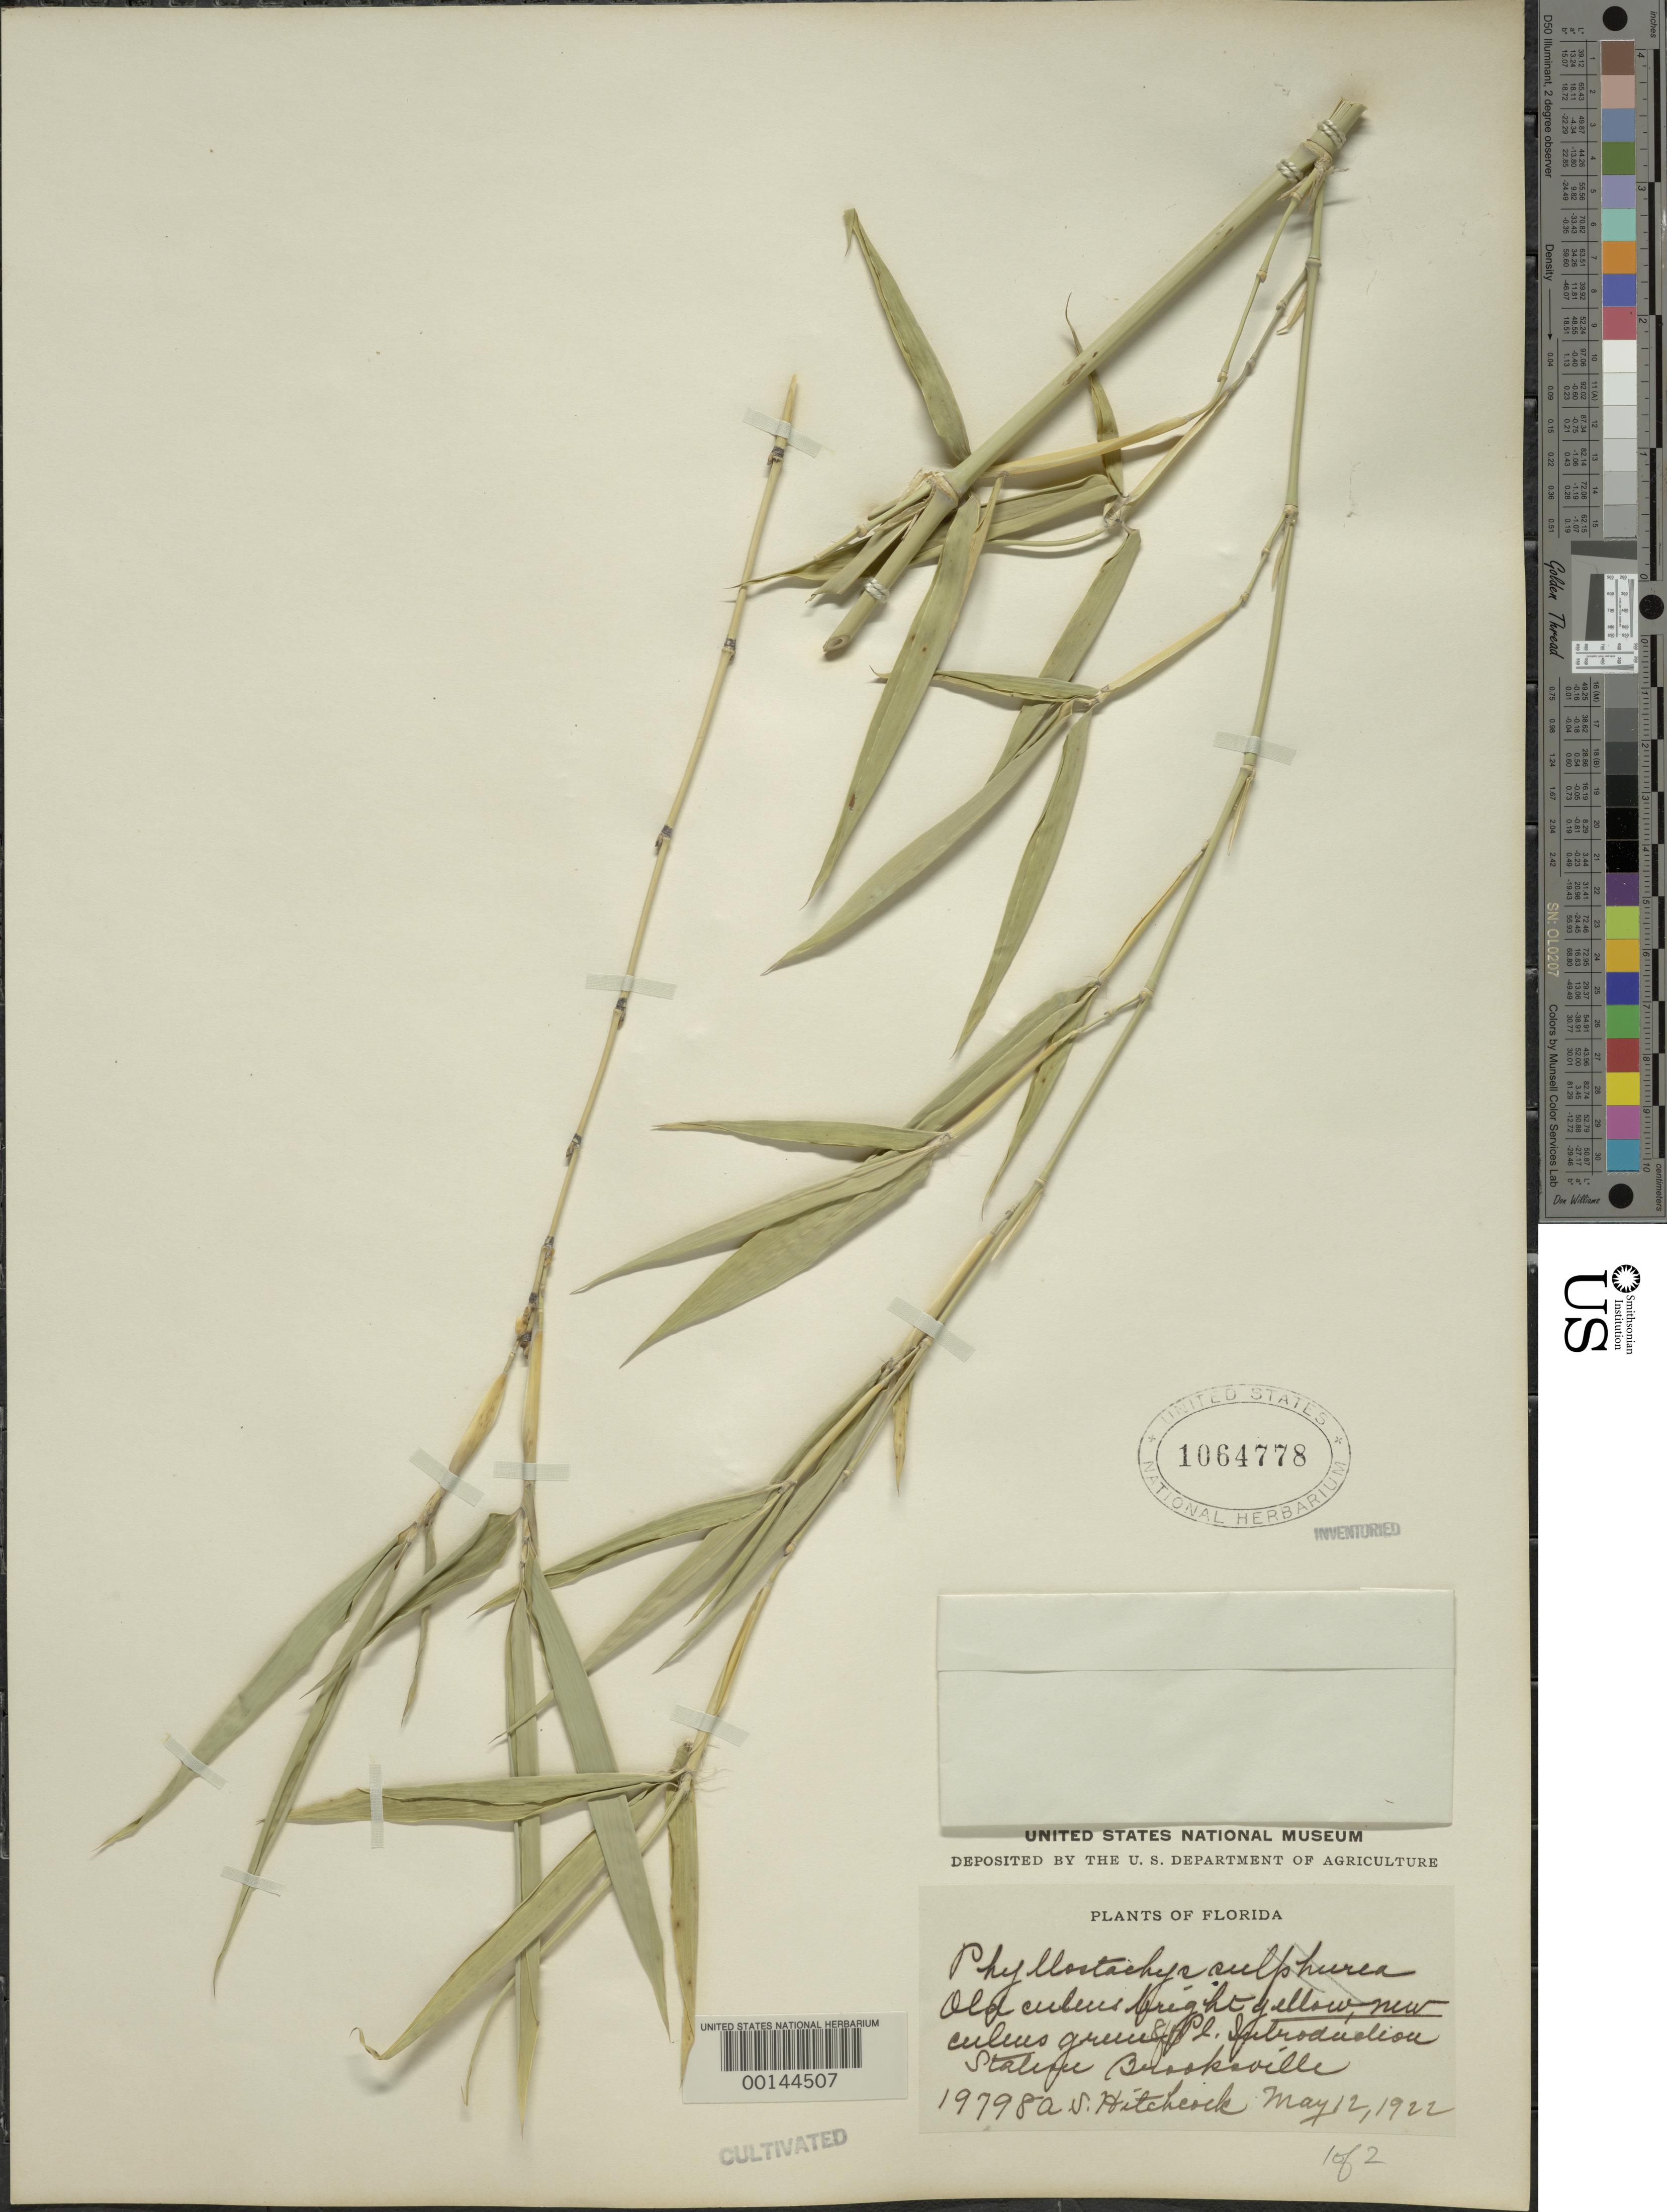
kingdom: Plantae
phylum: Tracheophyta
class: Liliopsida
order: Poales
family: Poaceae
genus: Phyllostachys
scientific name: Phyllostachys sp.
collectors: A. S. Hitchcock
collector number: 19798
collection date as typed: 12 May 1922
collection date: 1922-05-12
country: United States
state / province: Florida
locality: Brooksville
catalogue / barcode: US 1064778